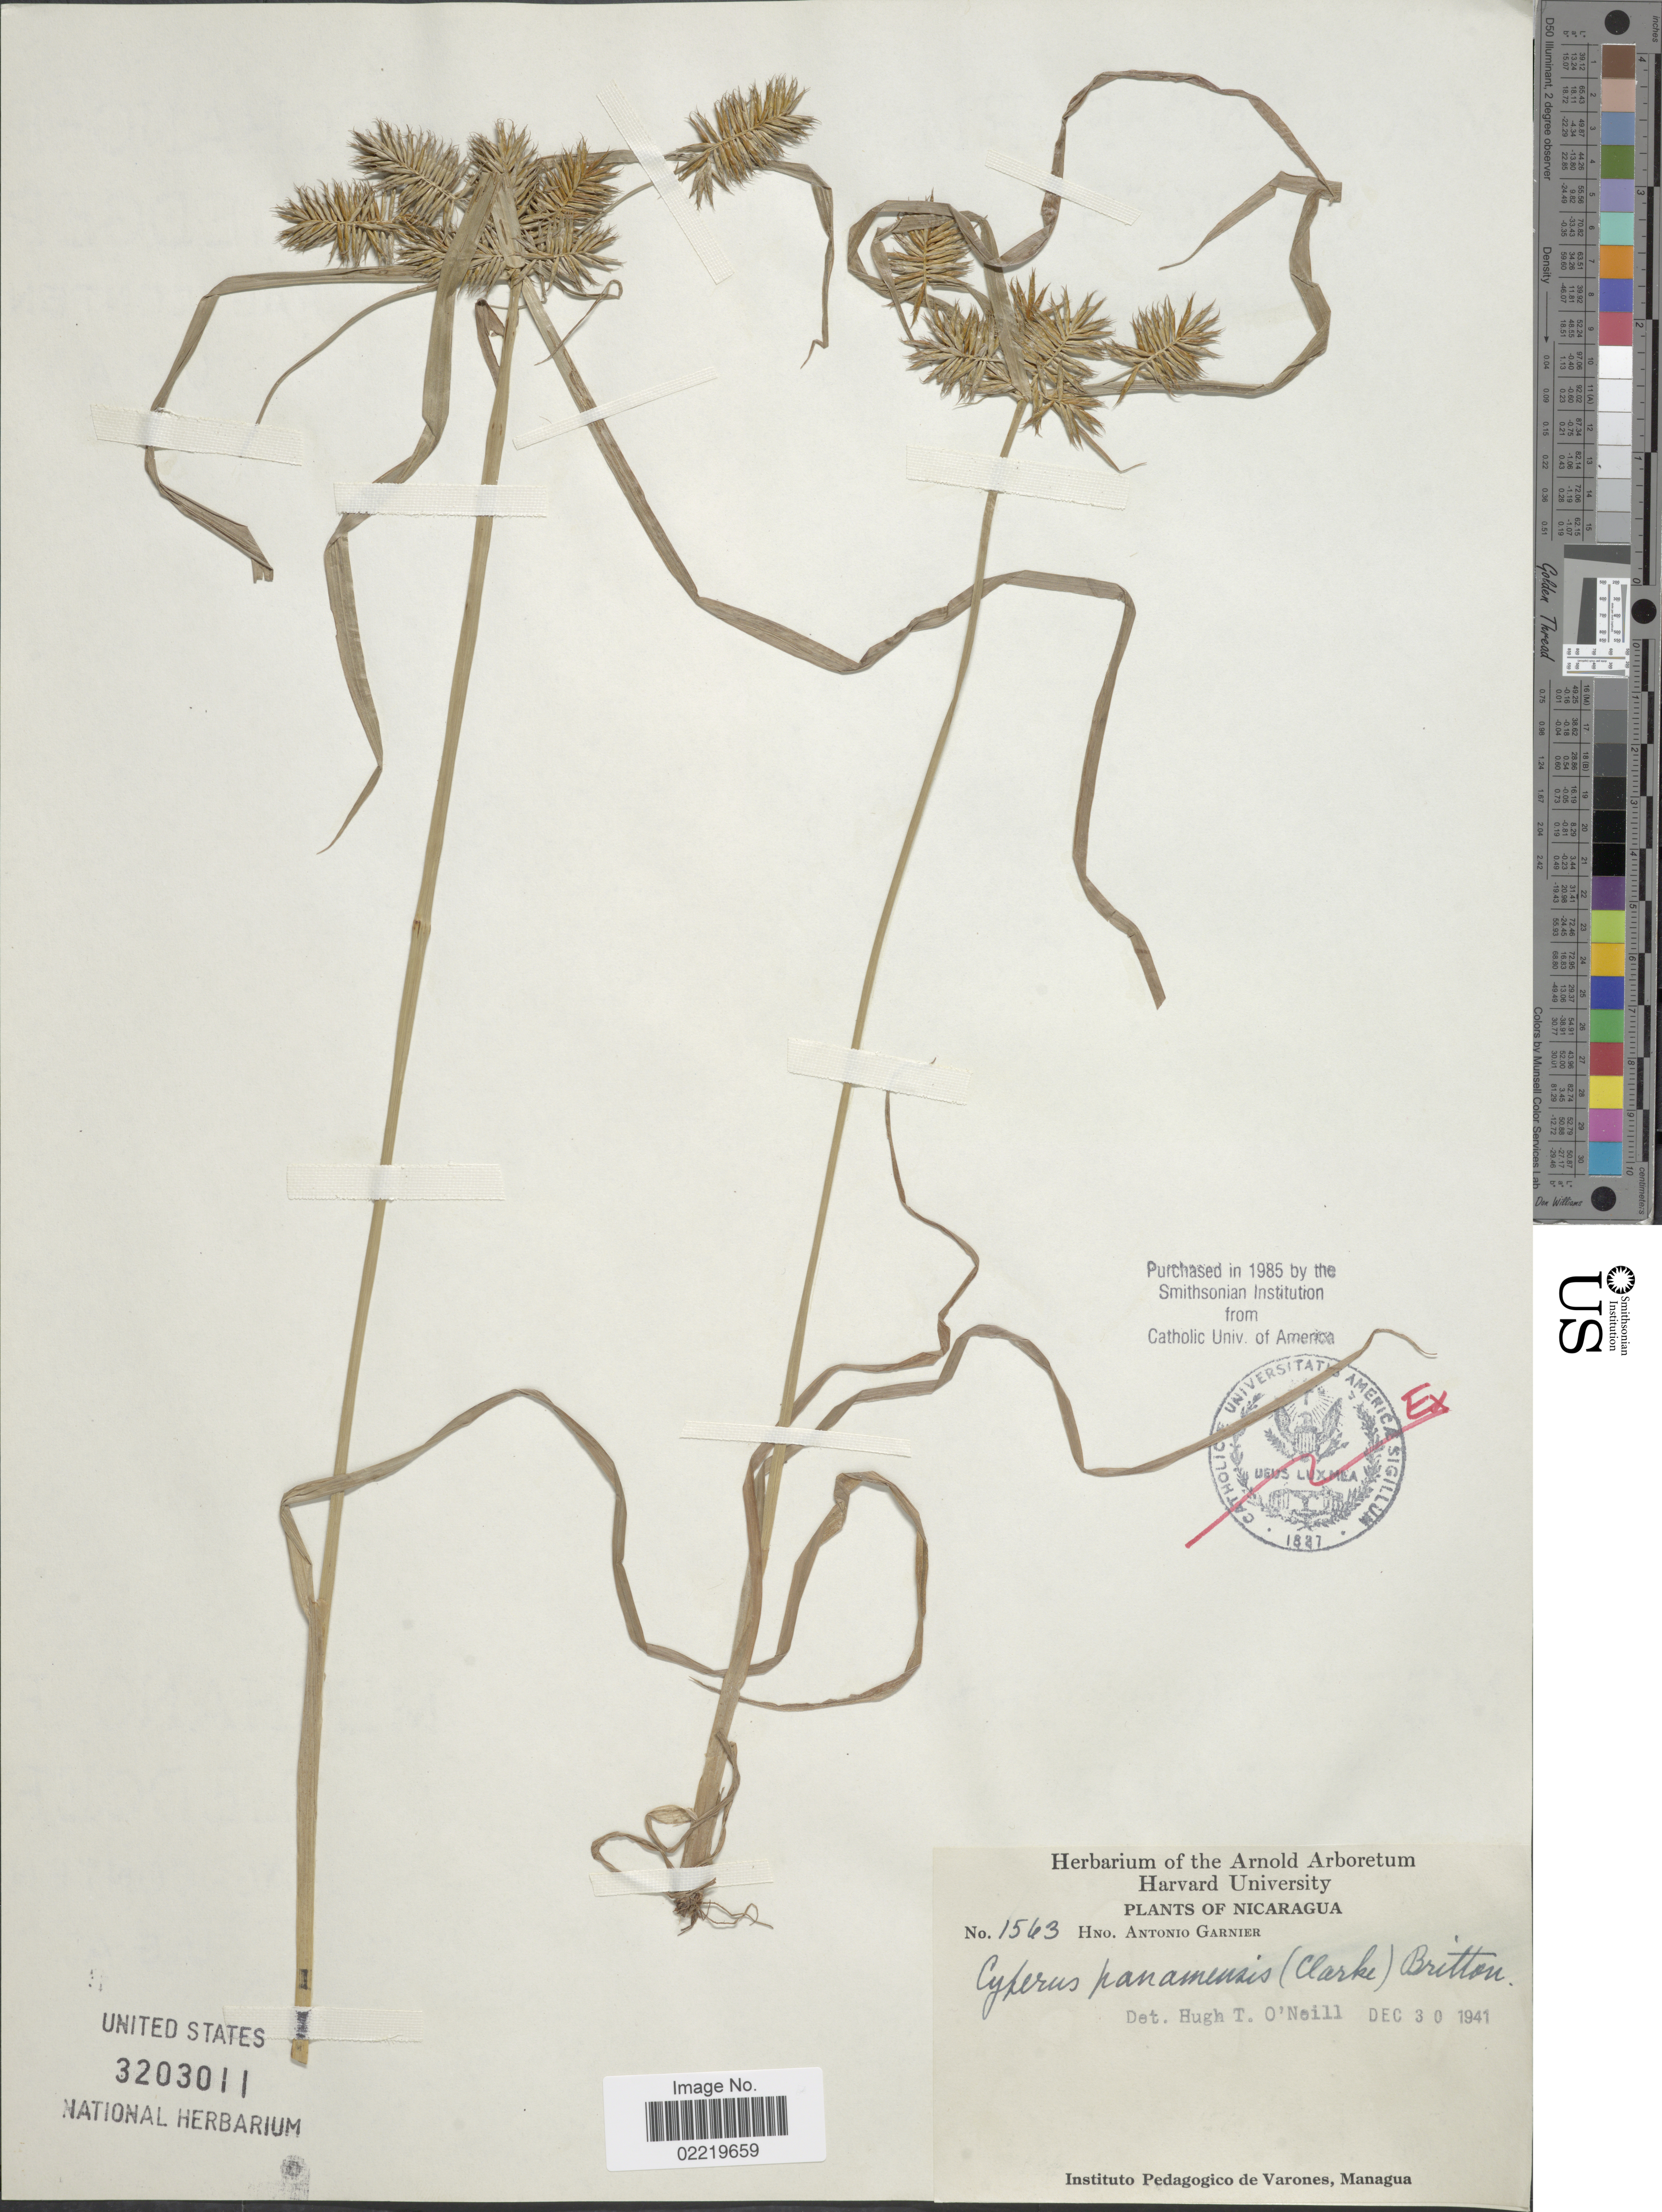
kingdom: Plantae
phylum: Tracheophyta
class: Liliopsida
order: Poales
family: Cyperaceae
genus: Cyperus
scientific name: Cyperus panamensis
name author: (C.B. Clarke) Britton ex Standl.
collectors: Bro. A. Garnier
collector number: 1563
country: Nicaragua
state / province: Managua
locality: Instituto Pedagogico de Varones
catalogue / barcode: US 3203011